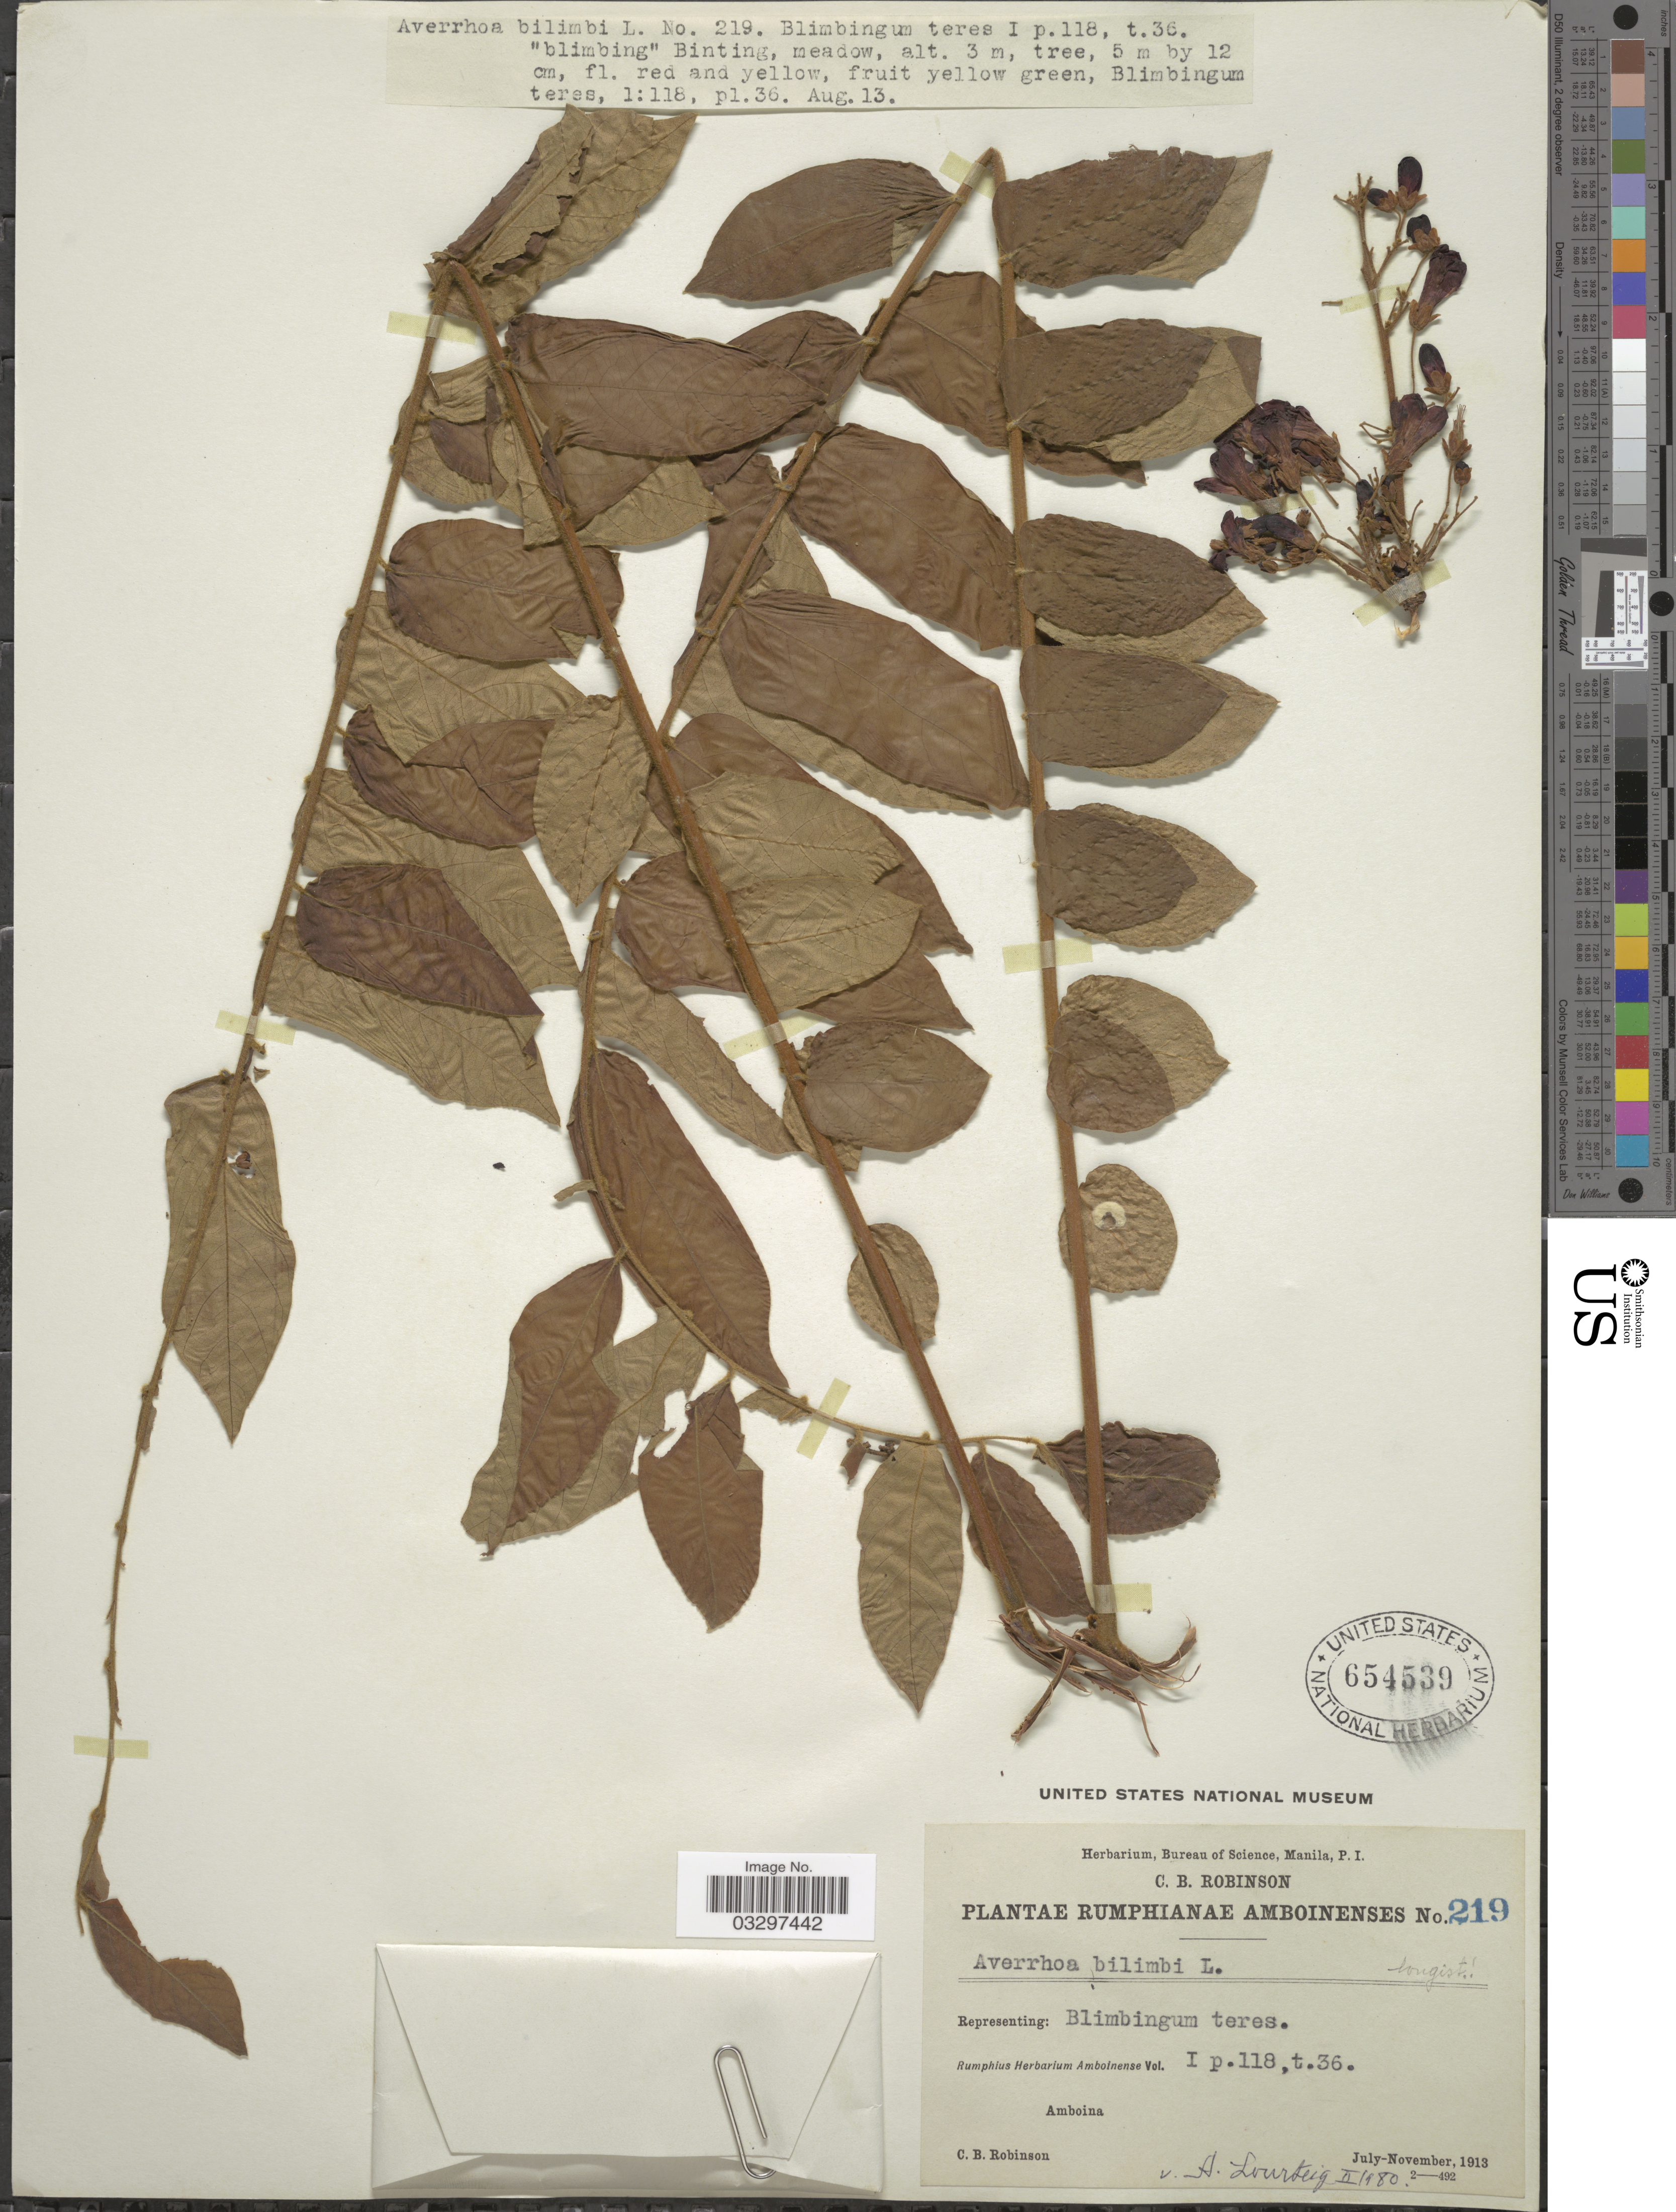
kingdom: Plantae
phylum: Tracheophyta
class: Magnoliopsida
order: Oxalidales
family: Oxalidaceae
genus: Averrhoa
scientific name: Averrhoa bilimbi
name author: L.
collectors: C. Robinson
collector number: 219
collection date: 1913-07/1913-11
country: Indonesia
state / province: Maluku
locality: Amboina.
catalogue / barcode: US 654539